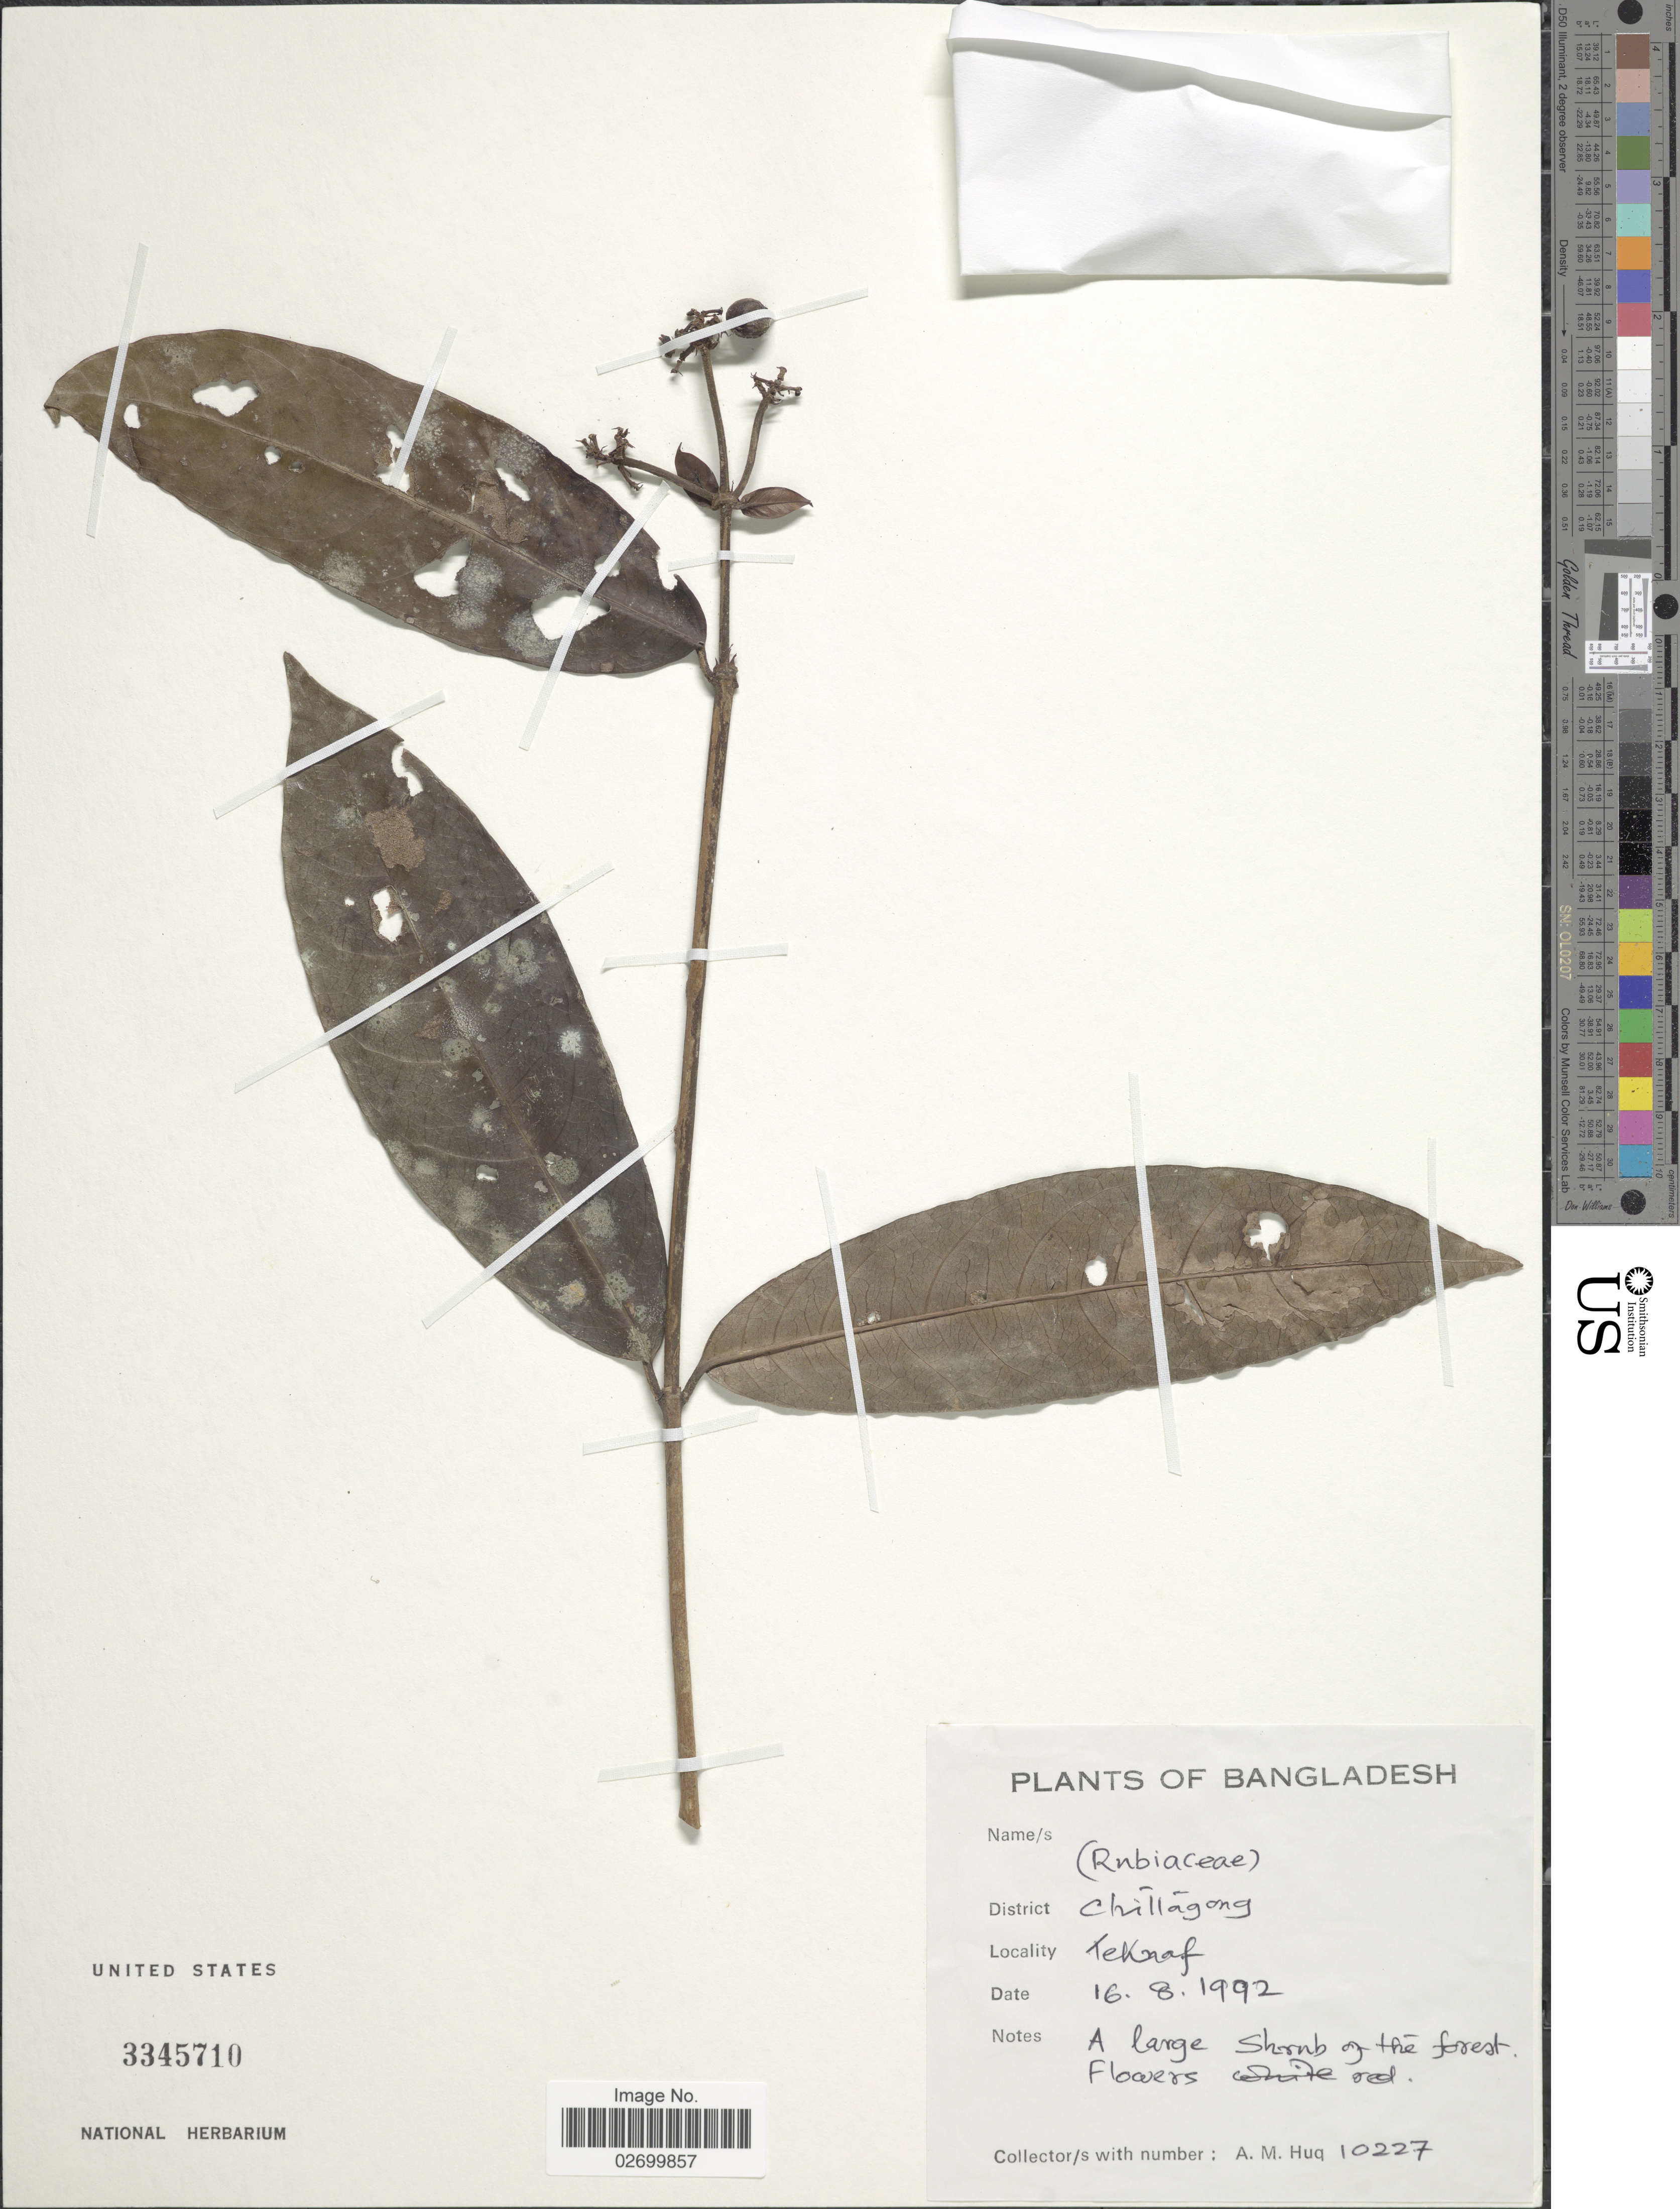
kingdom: Plantae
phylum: Tracheophyta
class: Magnoliopsida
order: Gentianales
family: Rubiaceae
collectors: A. M. Huq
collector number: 10227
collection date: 1992-08-16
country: Bangladesh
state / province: Chittagong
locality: Teknaf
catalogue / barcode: US 3345710